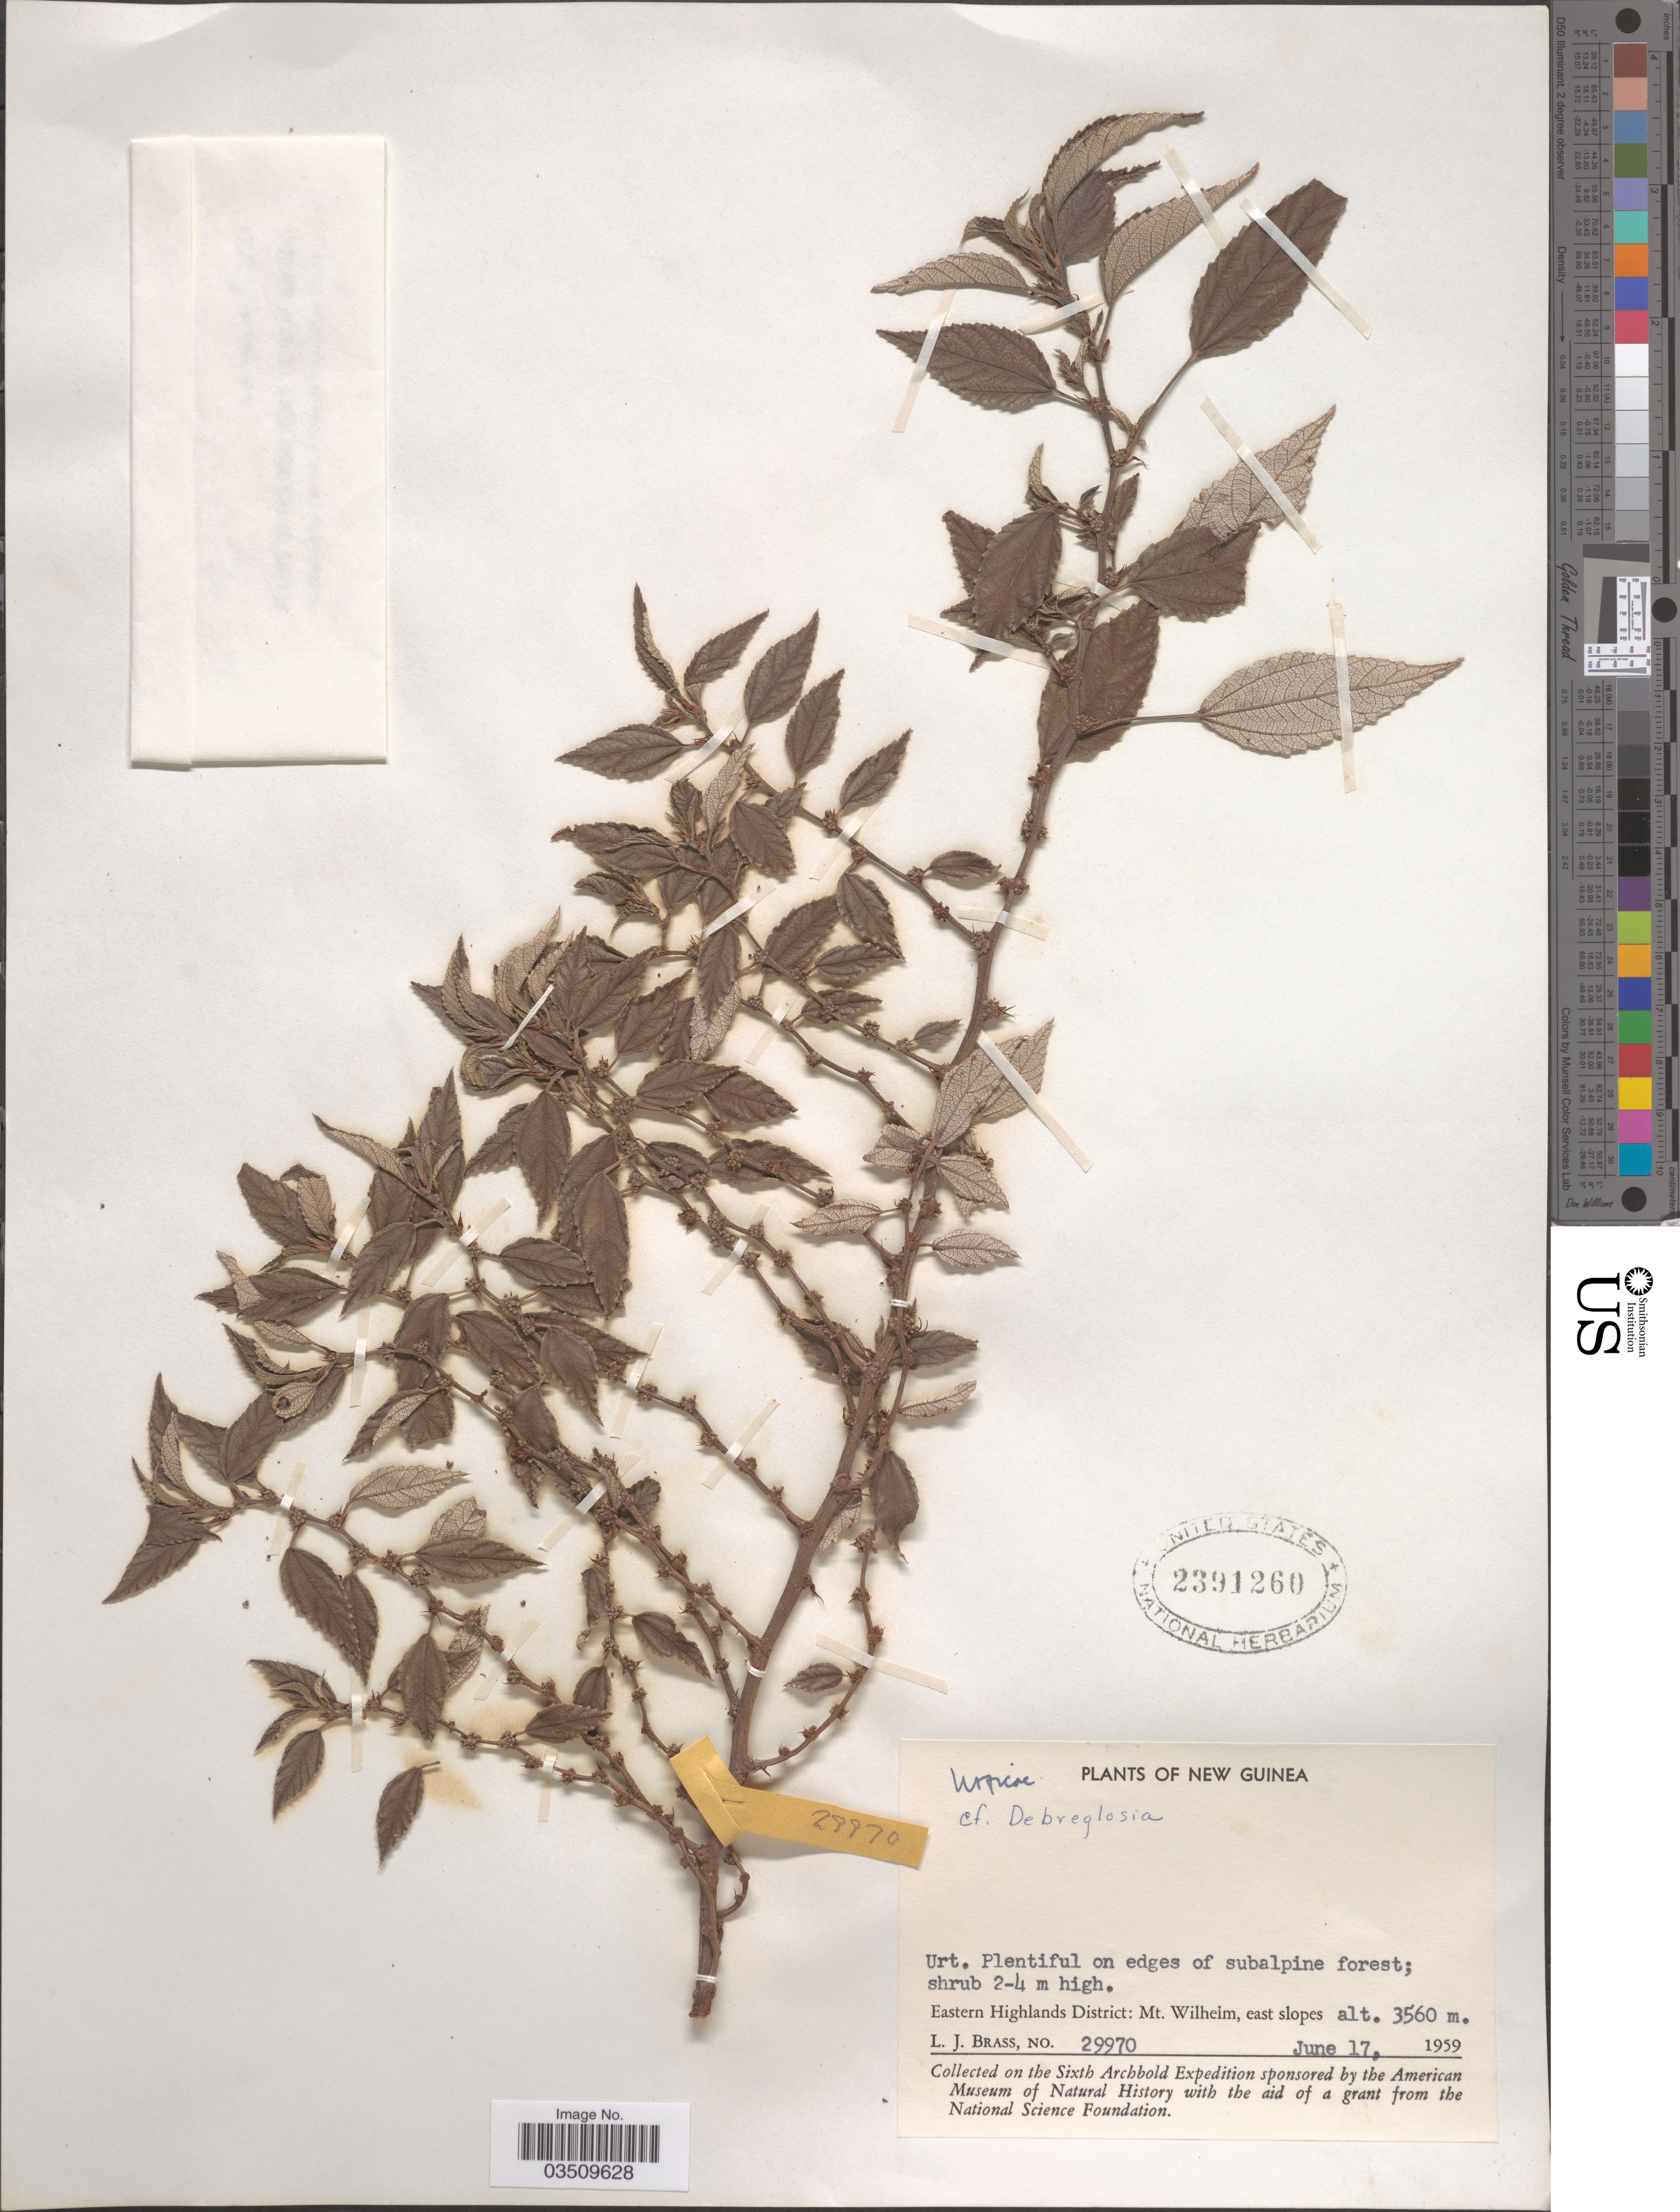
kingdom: Plantae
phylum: Tracheophyta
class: Magnoliopsida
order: Rosales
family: Urticaceae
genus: Debregeasia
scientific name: Debregeasia sp.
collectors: L. J. Brass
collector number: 29970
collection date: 1959-06-17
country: Papua New Guinea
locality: New Guinea. Eastern Highlands District: Mt. Wilheim, east slopes.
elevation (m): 3560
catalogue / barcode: US 2391260